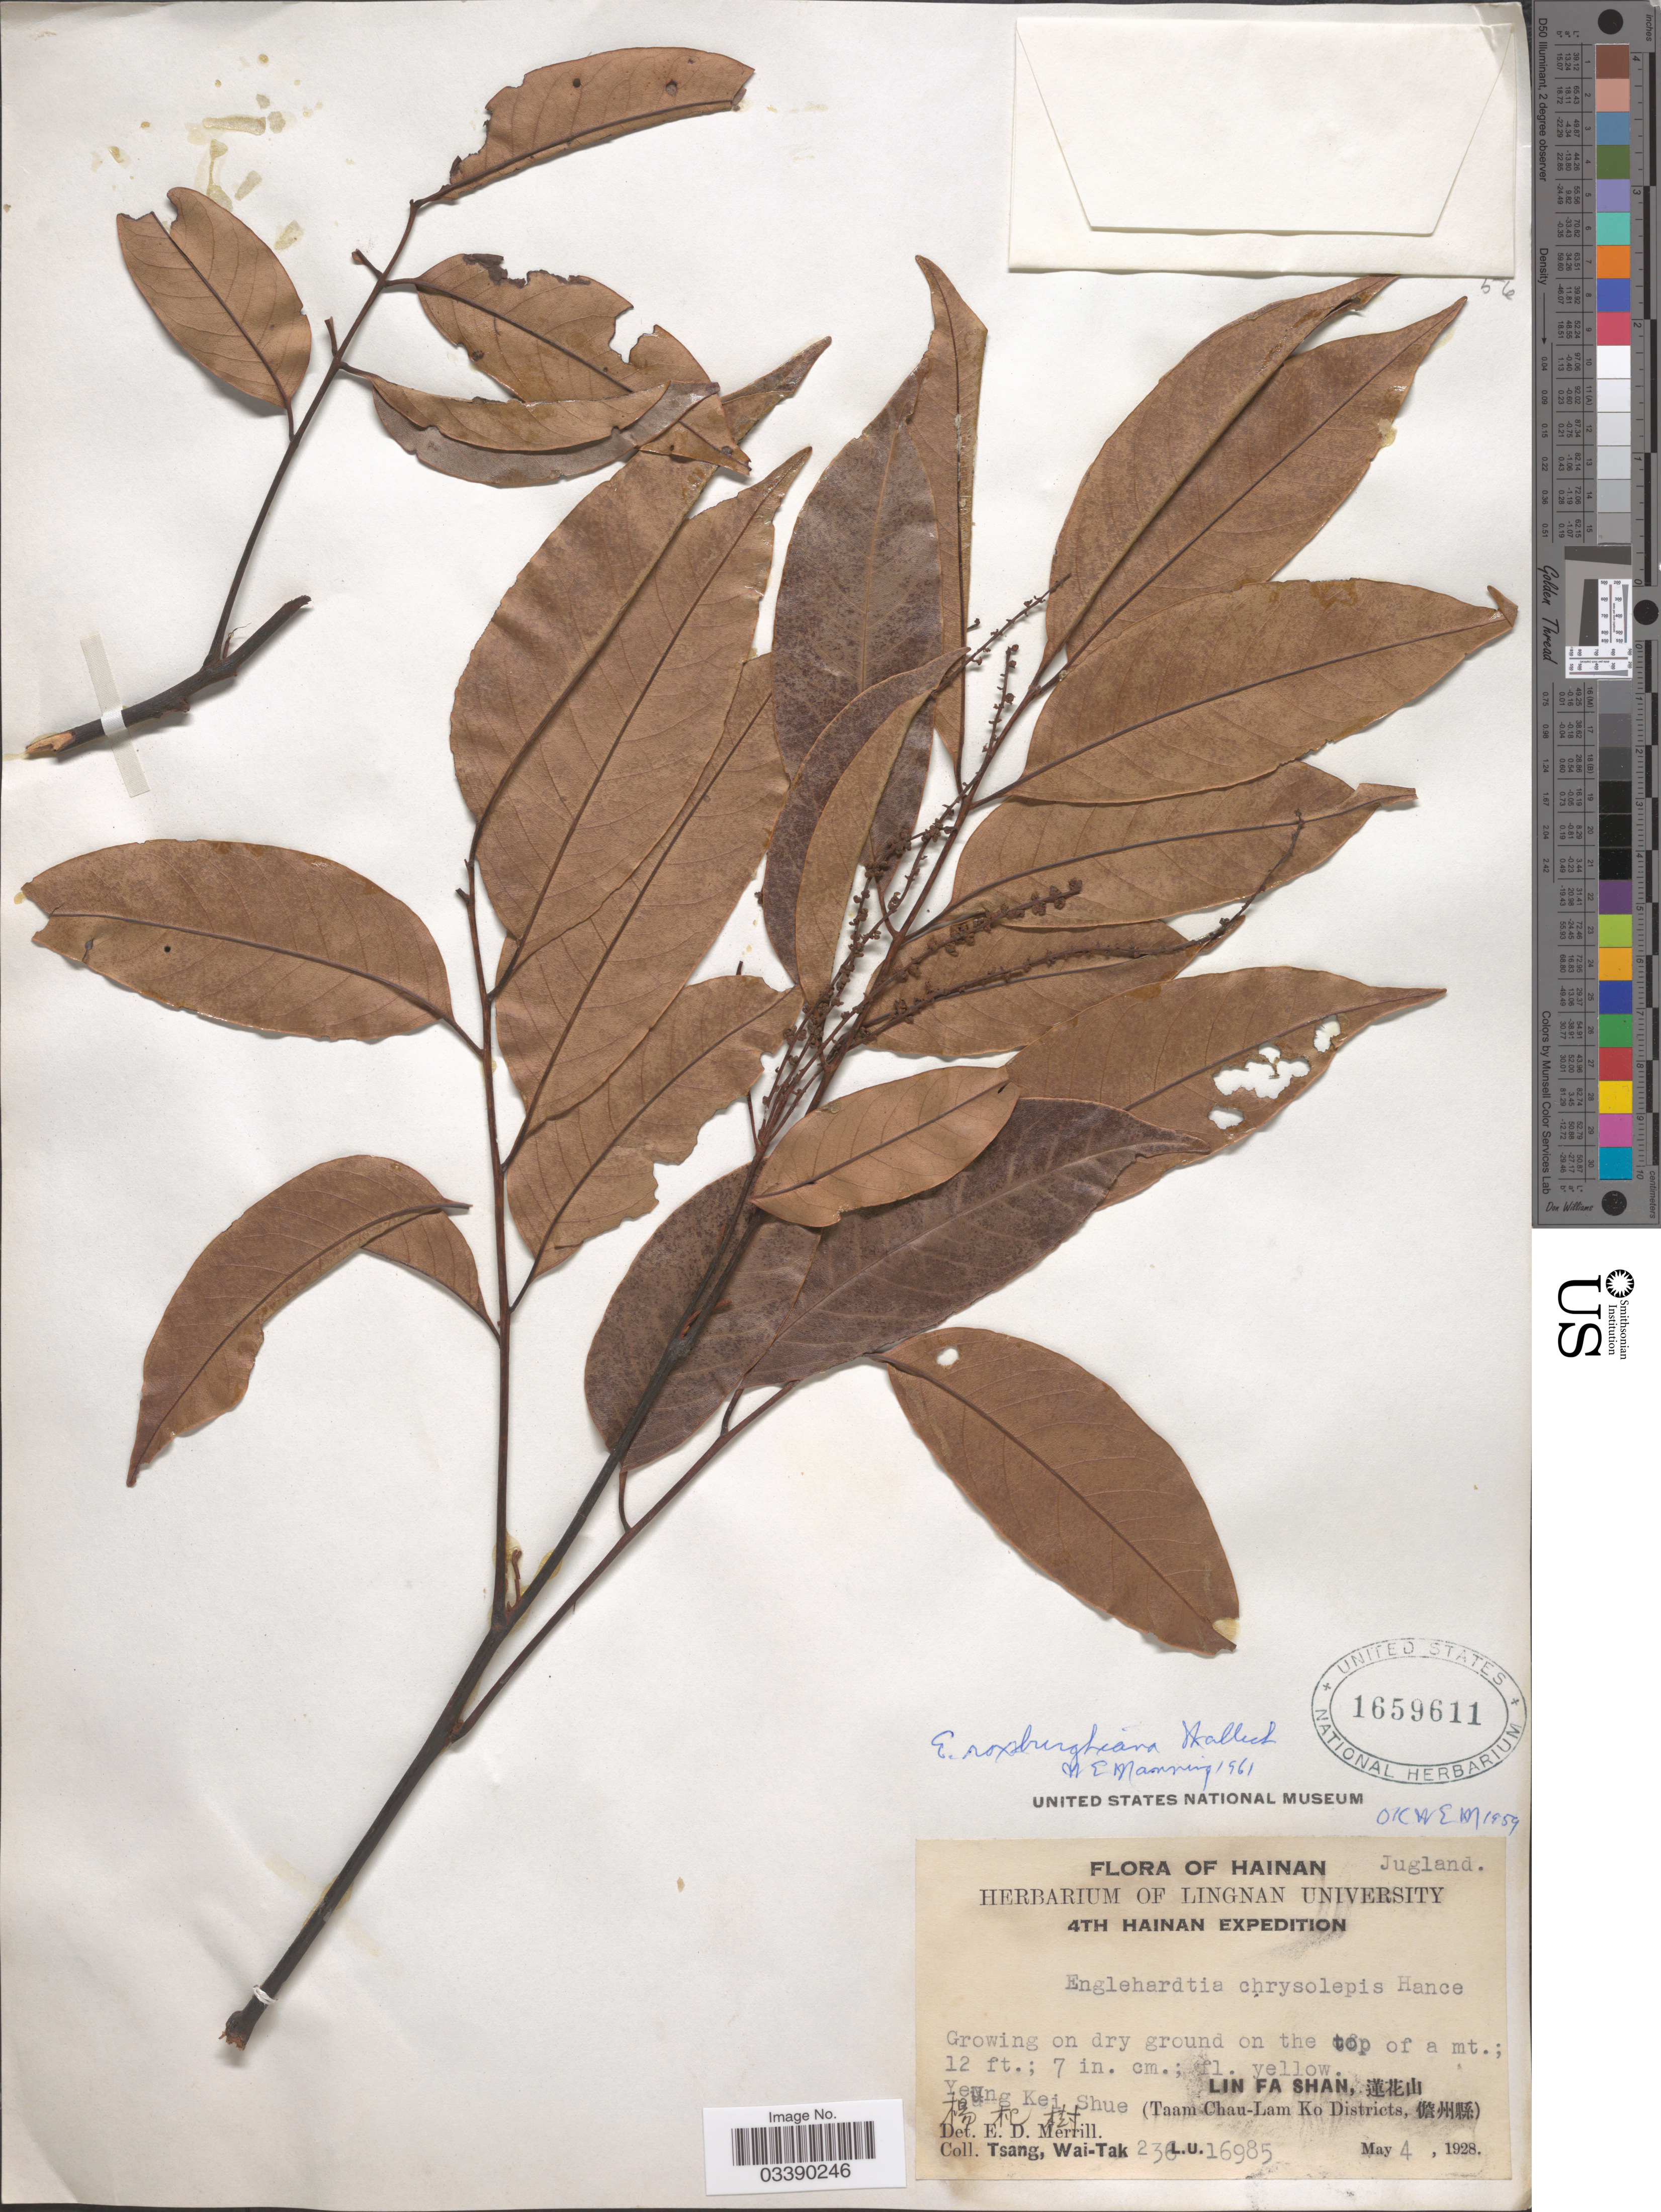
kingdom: Plantae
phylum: Tracheophyta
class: Magnoliopsida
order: Fagales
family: Juglandaceae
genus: Engelhardia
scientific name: Engelhardia roxburghiana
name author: Lindl.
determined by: Strong, M. T., (US), Smithsonian Institution - National Museum of Natural History (UNITED STATES)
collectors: W. T. Tsang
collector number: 236L.U.16985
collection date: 1928-05-04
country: China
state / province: Hainan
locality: LFa Shan, (Taam Chau-Lam Ko Districts. Yeung Kei Shue.[unsure placement]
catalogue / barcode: US 1659611